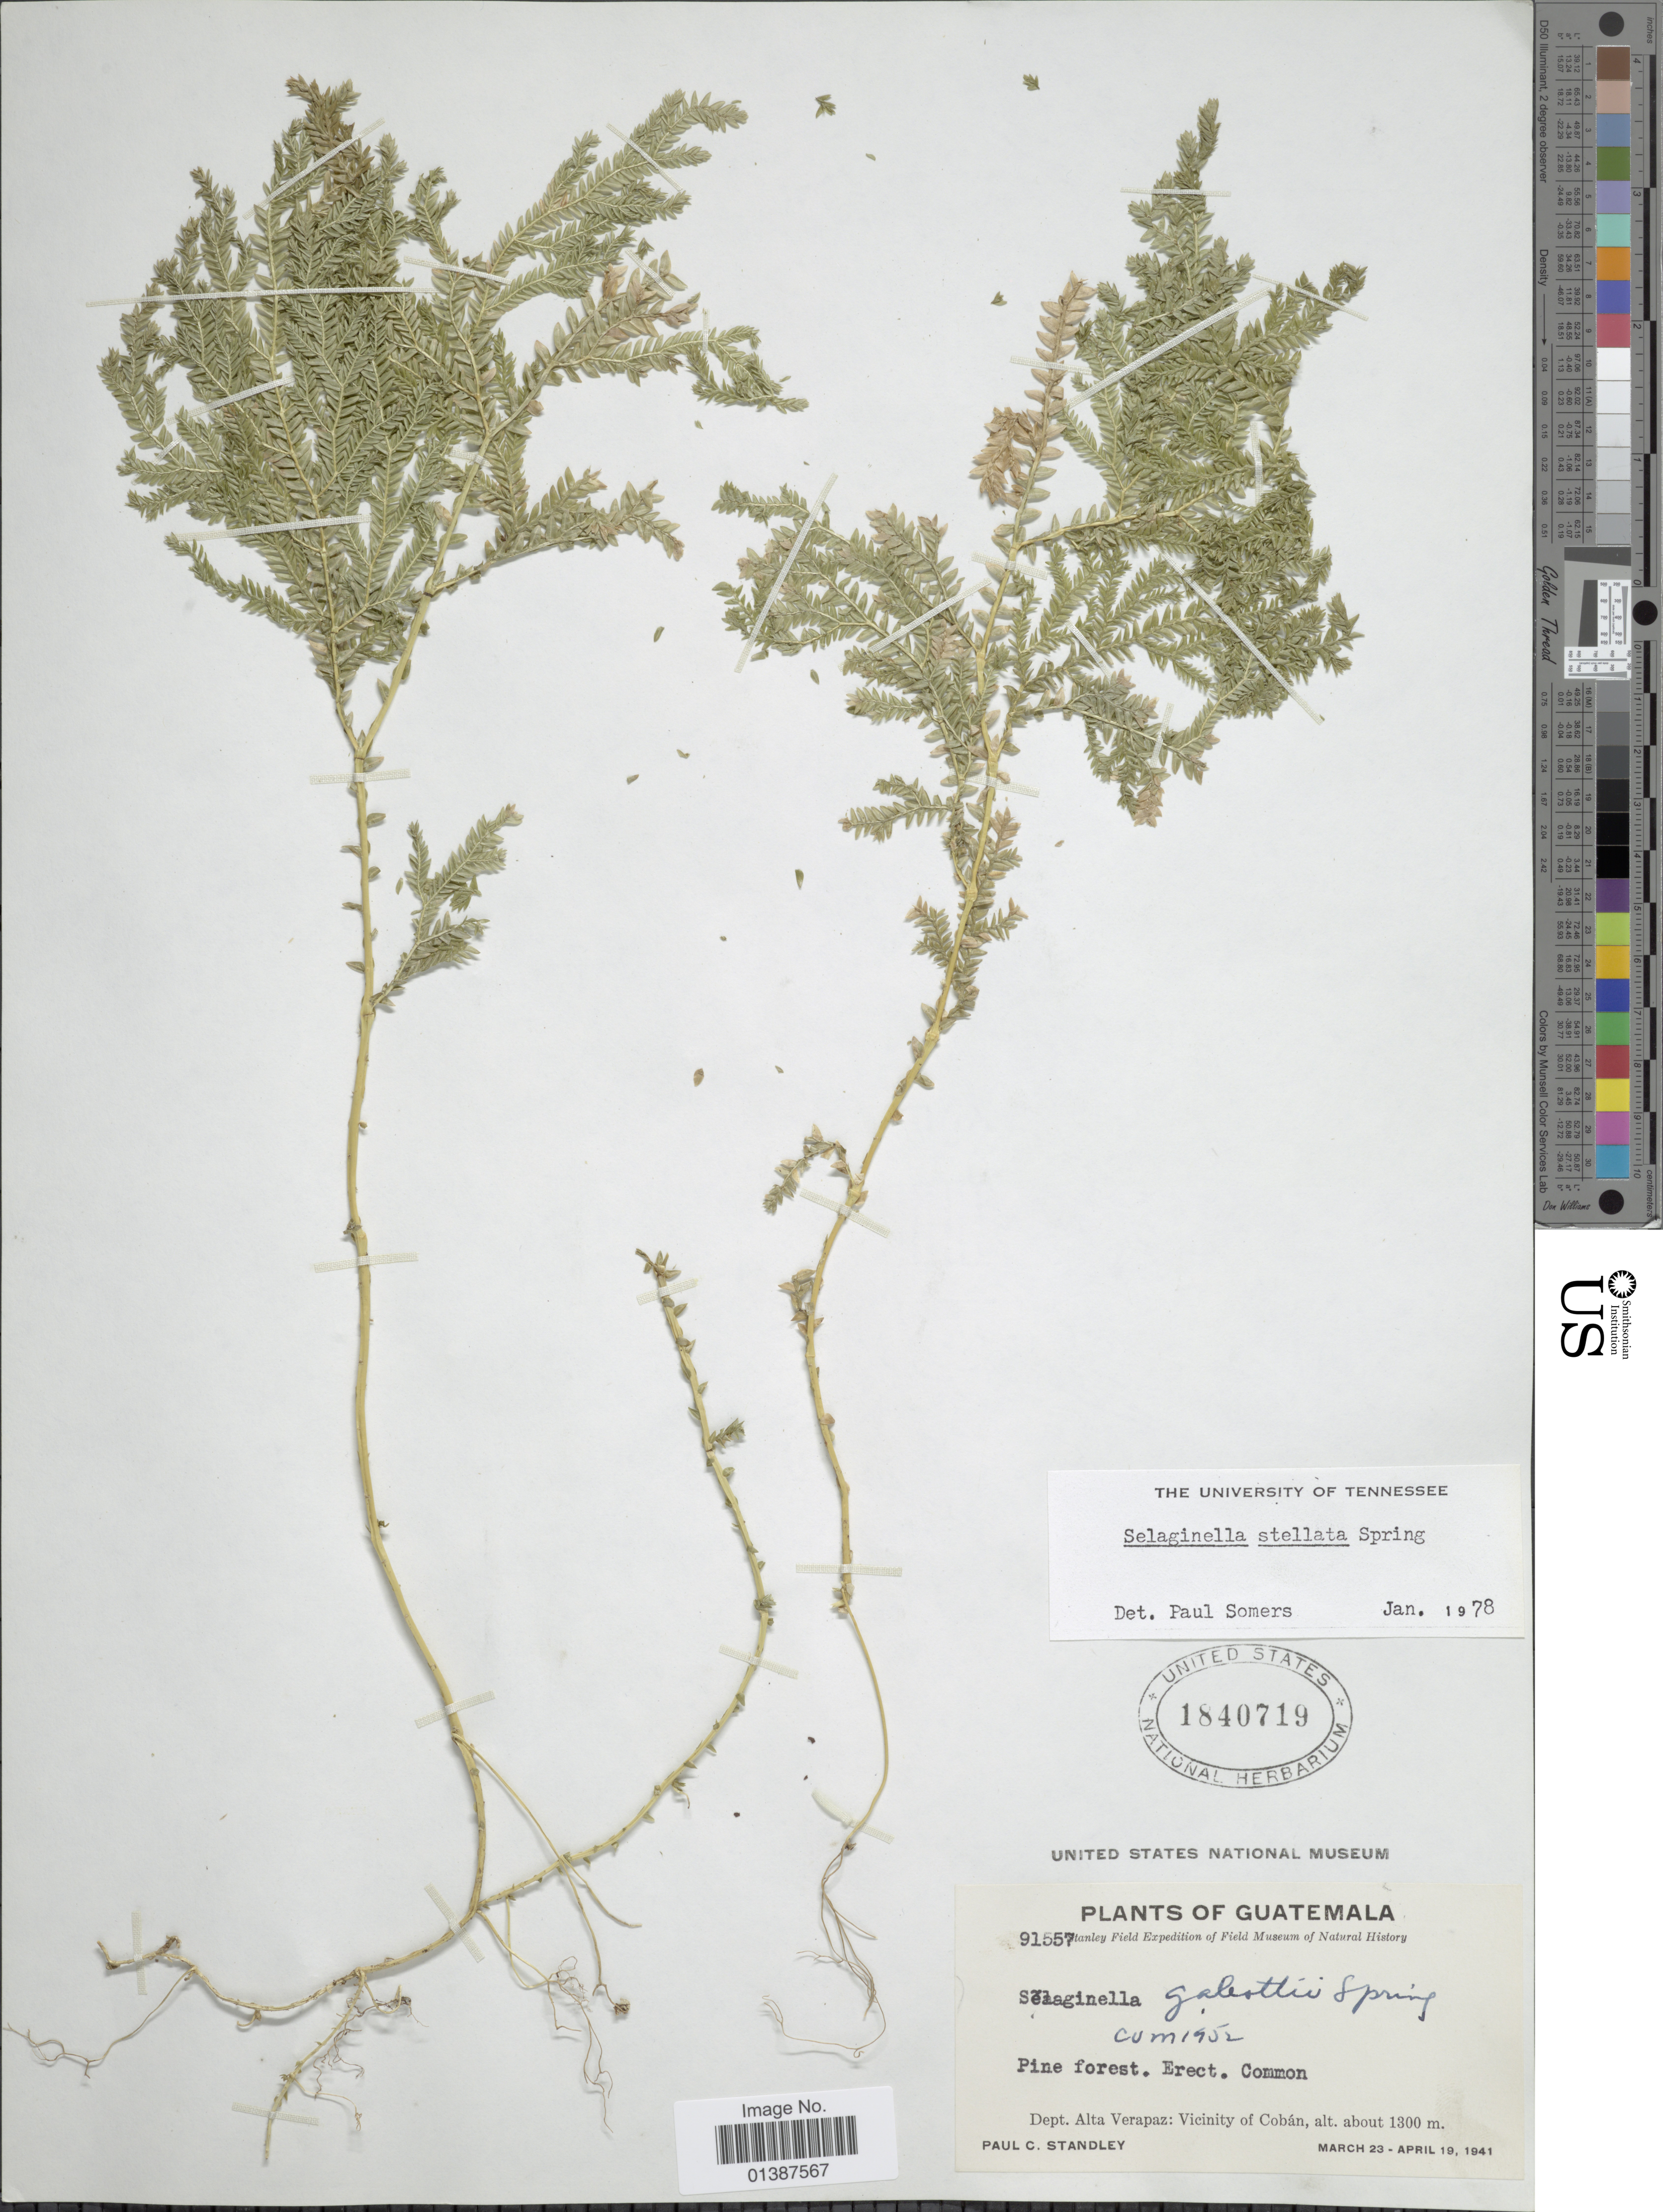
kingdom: Plantae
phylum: Tracheophyta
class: Lycopodiopsida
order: Selaginellales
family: Selaginellaceae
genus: Selaginella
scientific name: Selaginella galeottii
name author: Spring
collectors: P. C. Standley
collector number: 91557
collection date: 1941-03-23/1941-04-19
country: Guatemala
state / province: Alta Verapaz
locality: Dept. Alta verapaz: Vicinity of Cobán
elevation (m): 1300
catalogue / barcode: US 1840719